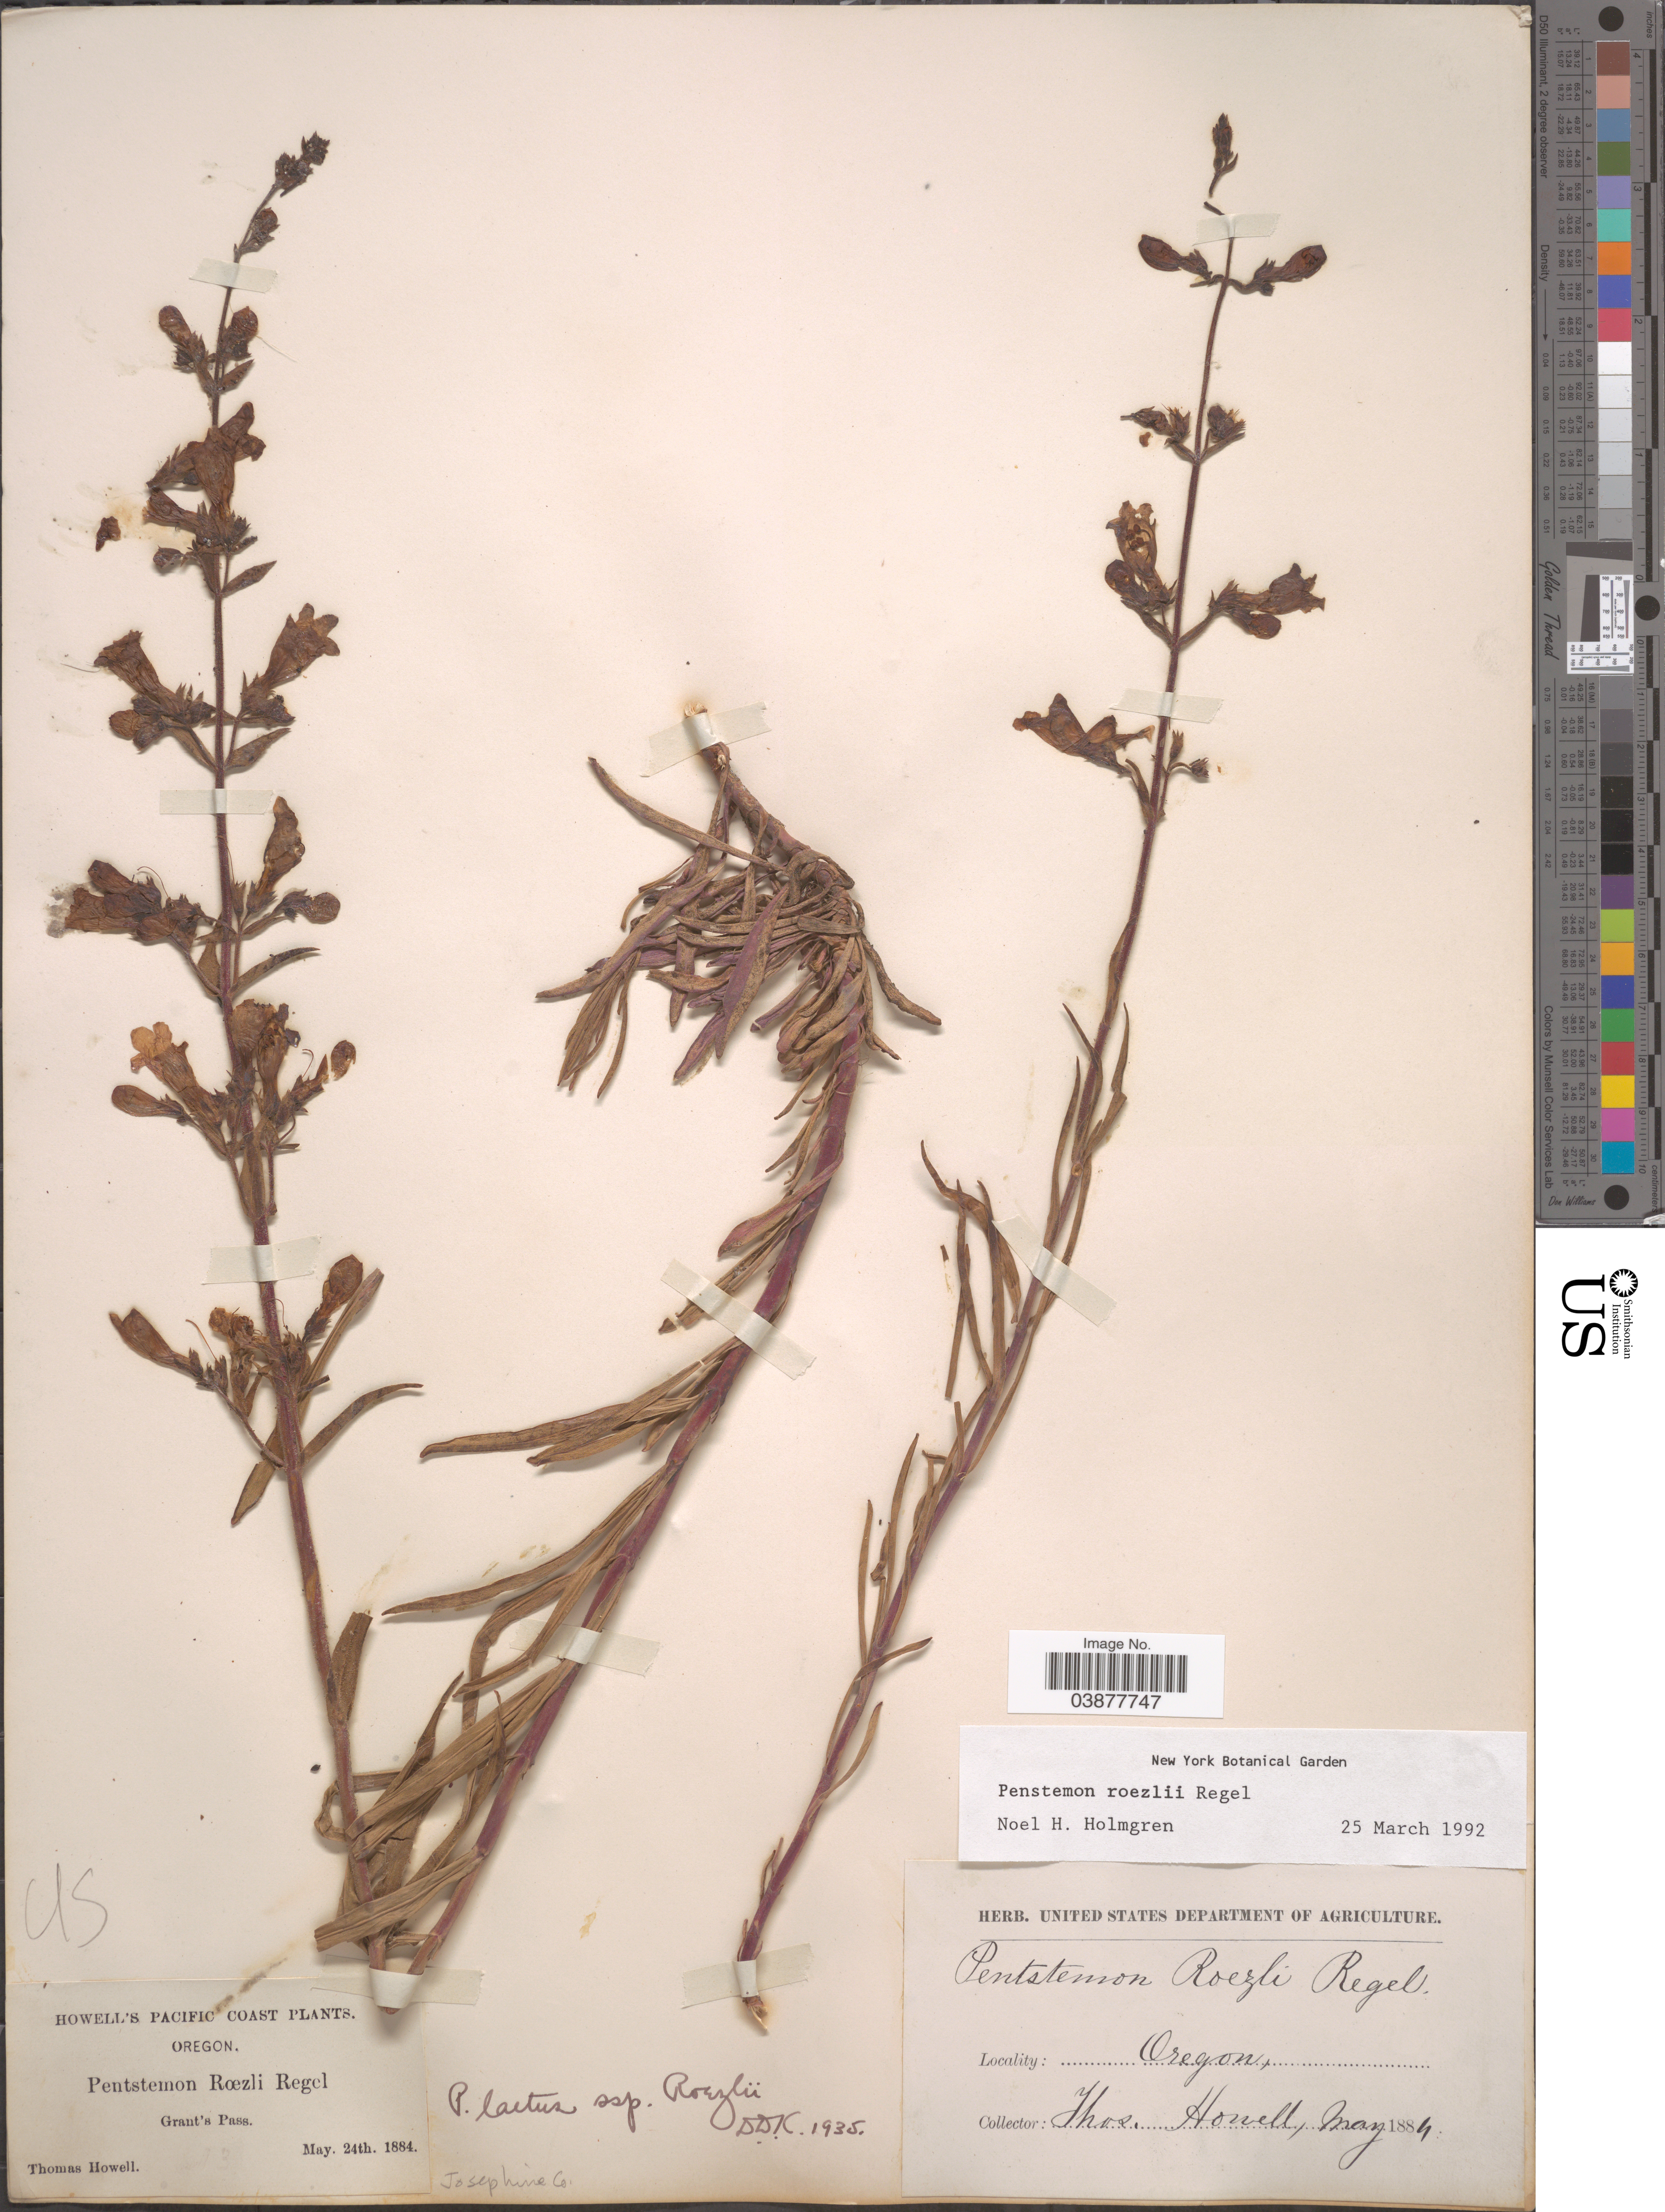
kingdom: Plantae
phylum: Tracheophyta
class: Magnoliopsida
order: Lamiales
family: Plantaginaceae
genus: Penstemon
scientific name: Penstemon roezlii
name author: Regel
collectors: T. Howell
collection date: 1884-05-24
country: United States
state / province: Oregon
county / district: Josephine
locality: Pacific Coast. Grant's Pass. Josephine Co.